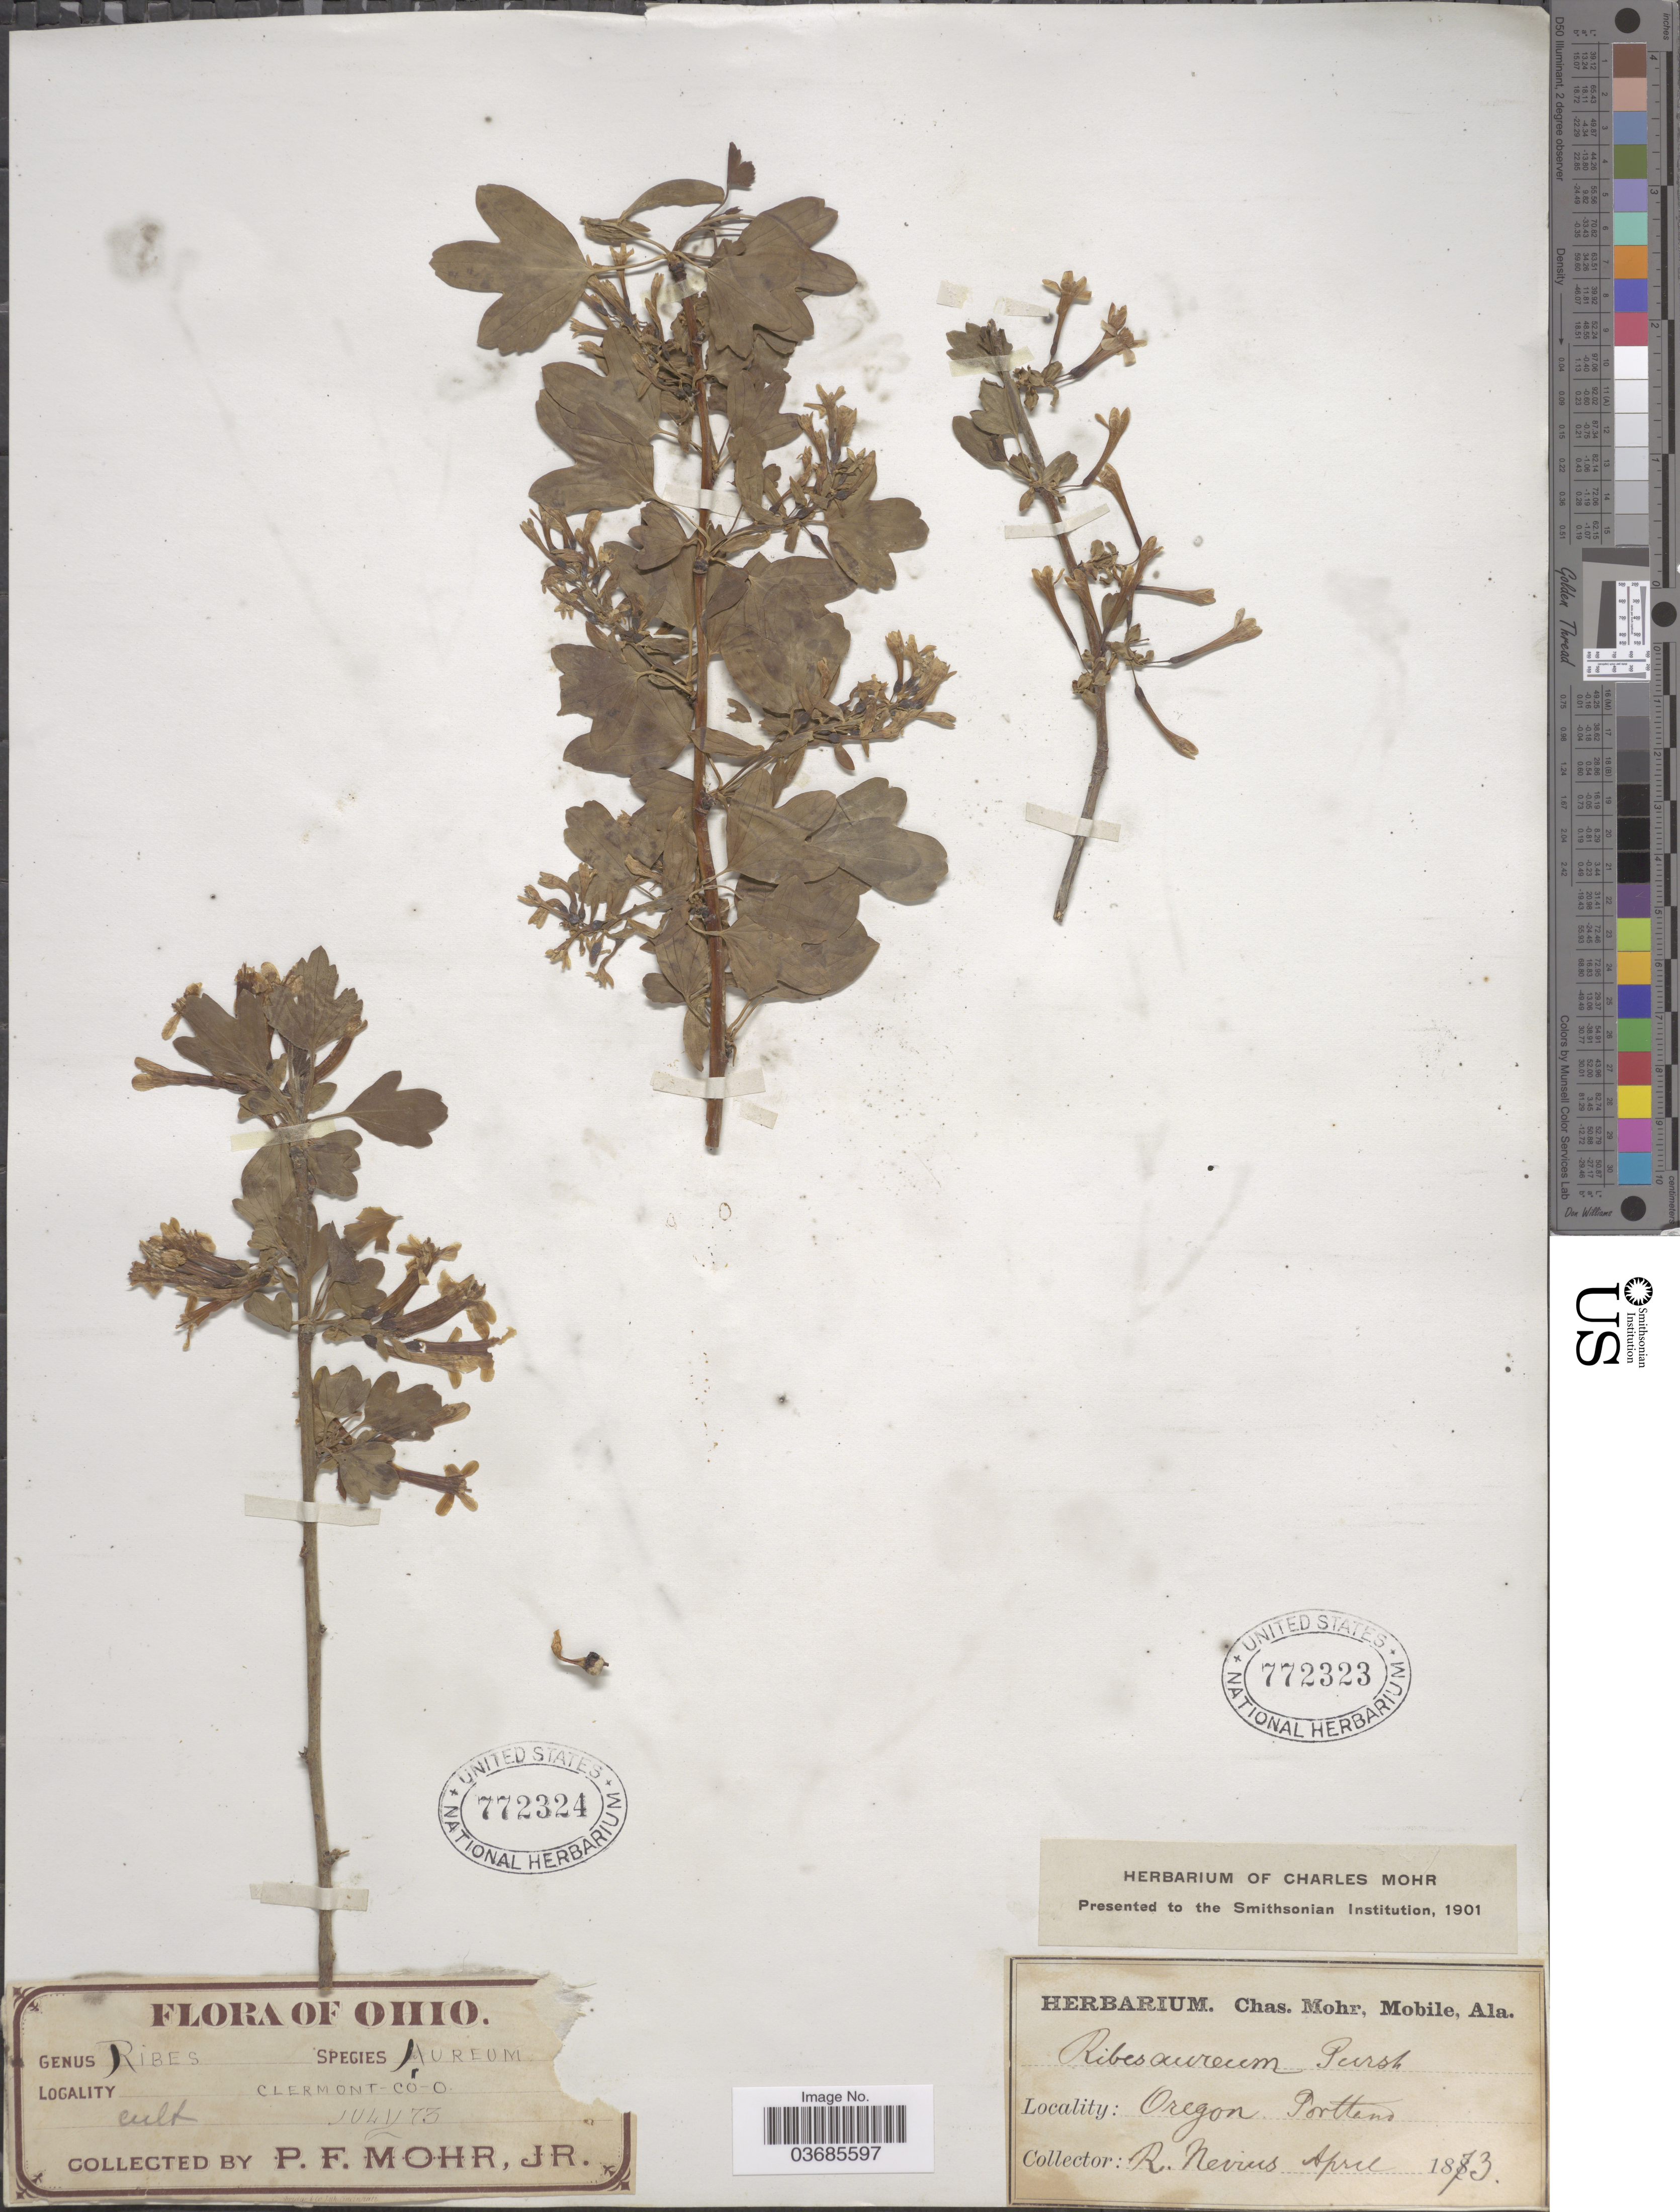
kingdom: Plantae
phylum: Tracheophyta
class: Magnoliopsida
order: Saxifragales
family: Grossulariaceae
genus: Ribes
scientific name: Ribes aureum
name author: Pursh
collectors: R. Nevius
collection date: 1873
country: United States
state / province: Oregon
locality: Portland.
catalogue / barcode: US 772323